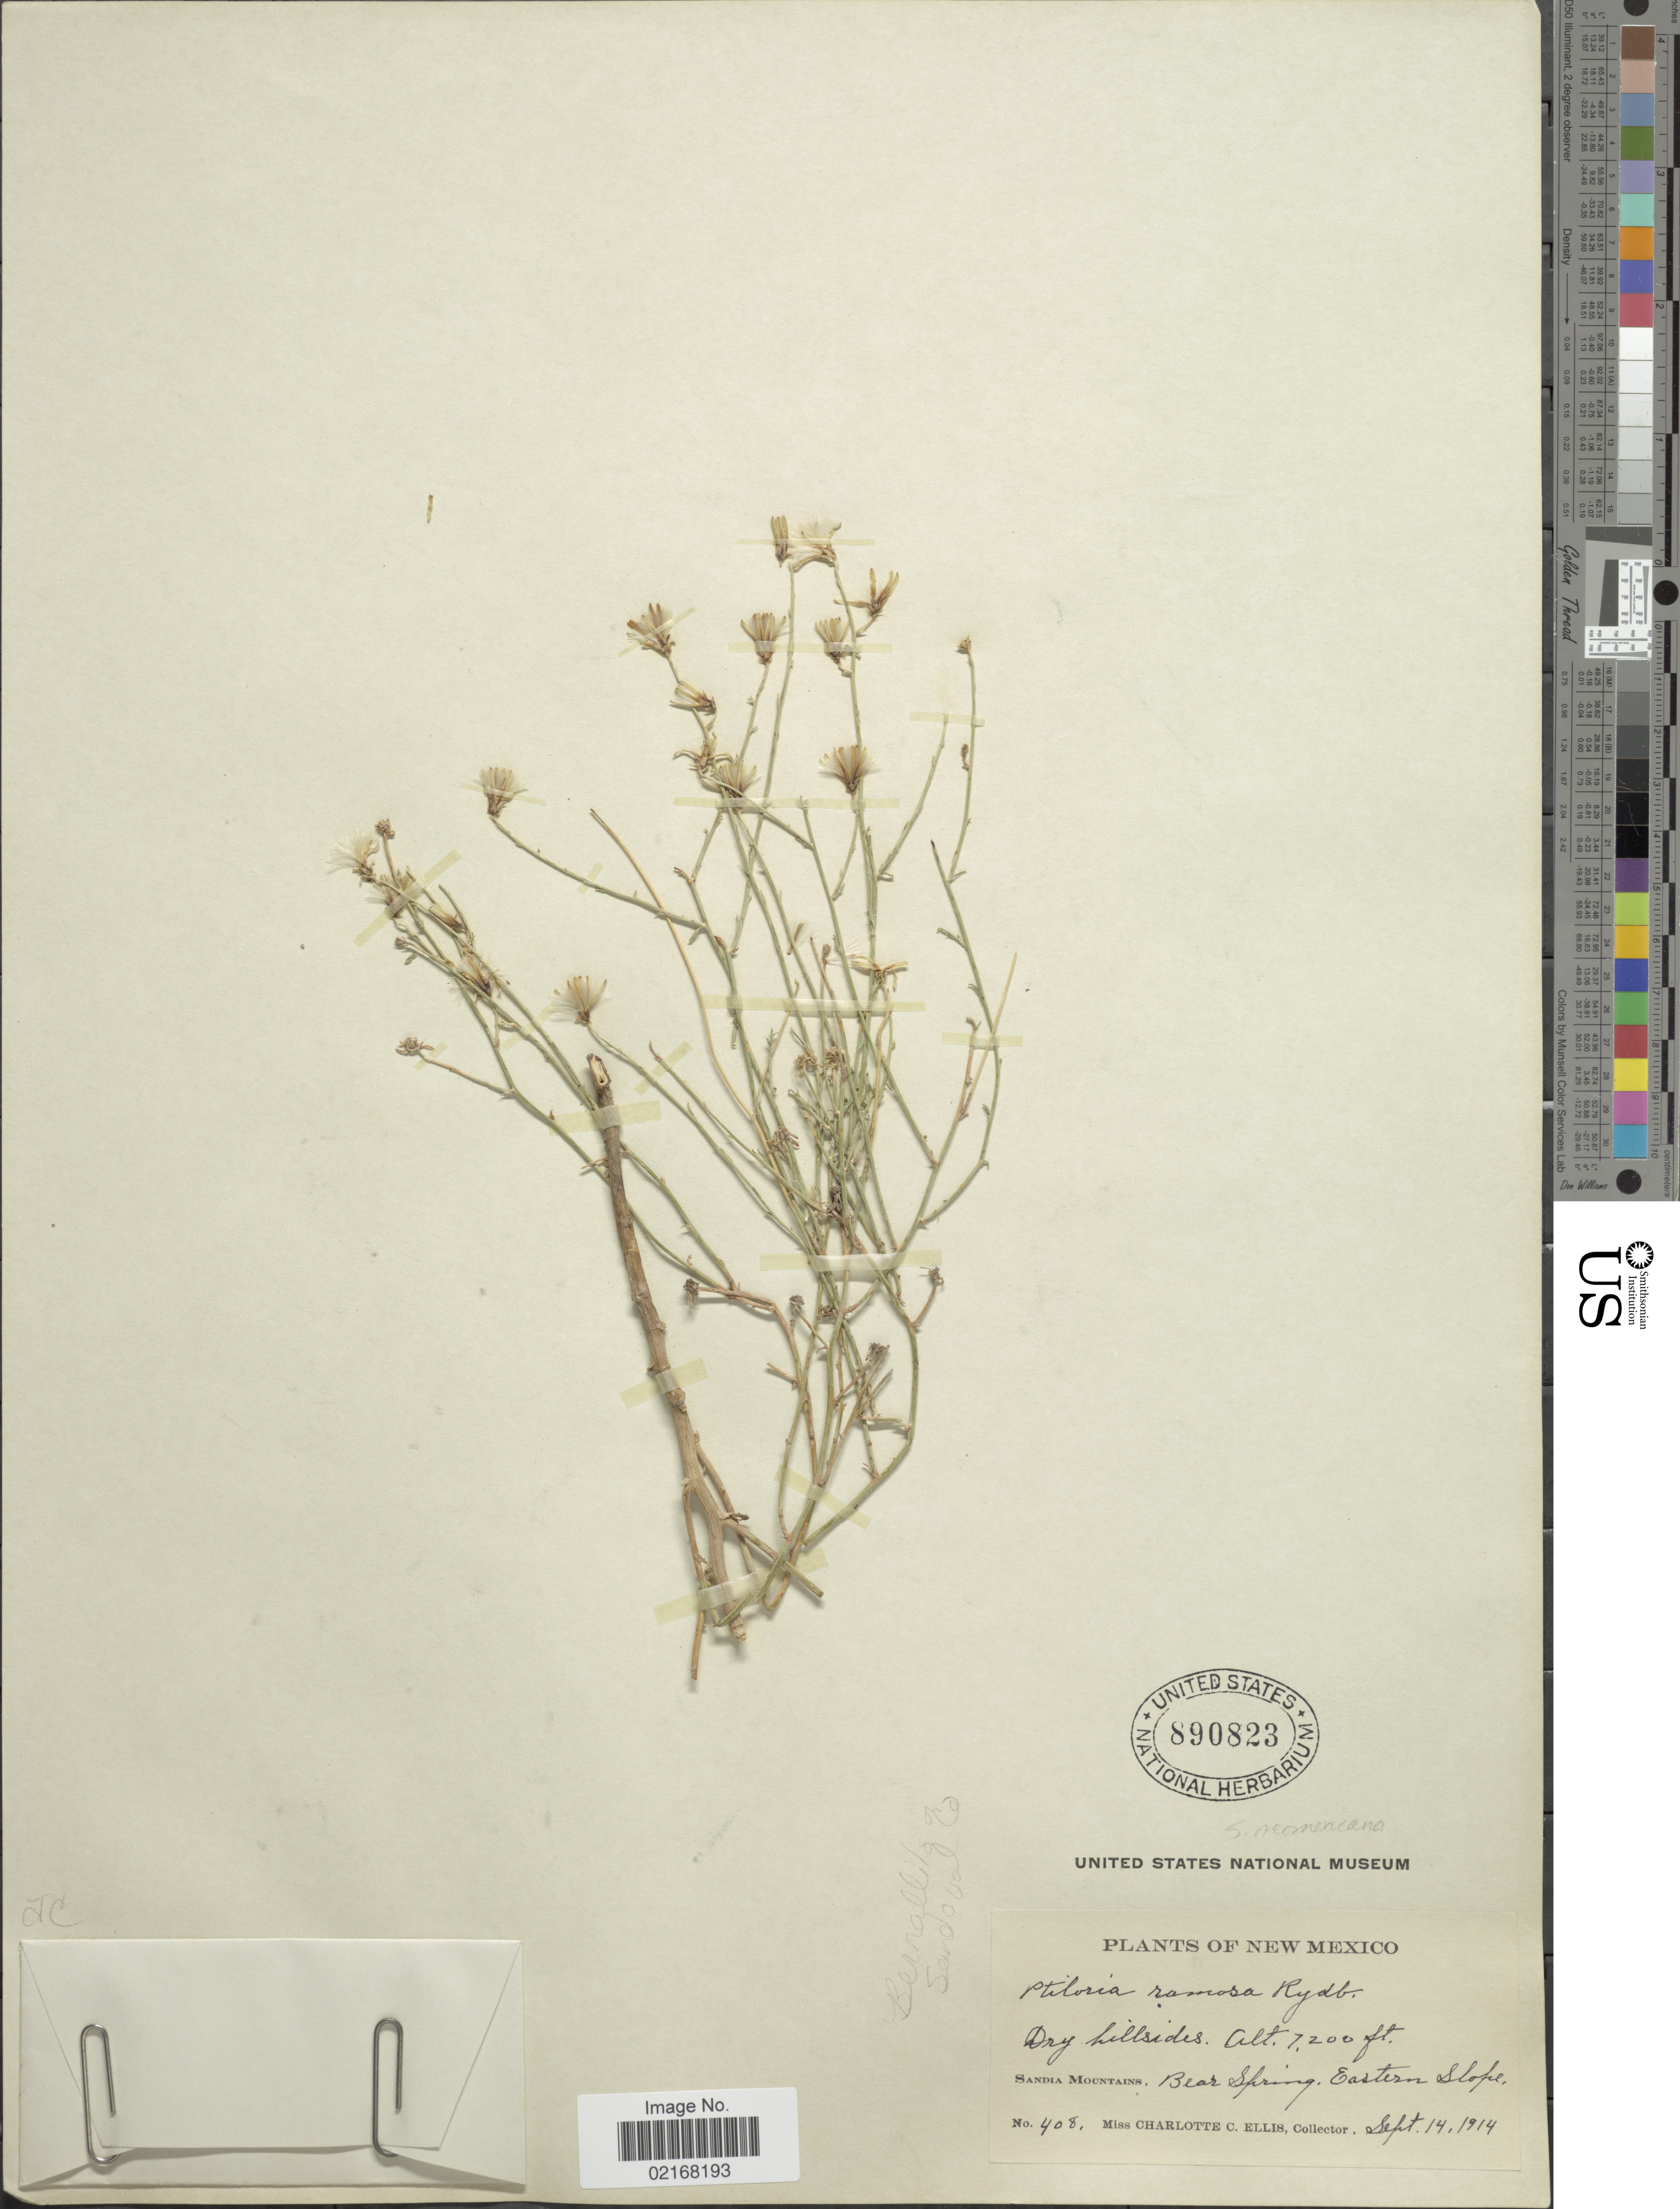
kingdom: Plantae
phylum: Tracheophyta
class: Magnoliopsida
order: Asterales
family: Asteraceae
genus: Stephanomeria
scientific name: Stephanomeria tenuifolia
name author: (Torr.) H.M. Hall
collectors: C. C. Ellis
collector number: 408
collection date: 1914-09-14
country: United States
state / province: New Mexico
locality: Dry hillsides. Sandia Mountains, Bear Spring, Eastern Slope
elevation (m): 2195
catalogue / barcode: US 890823